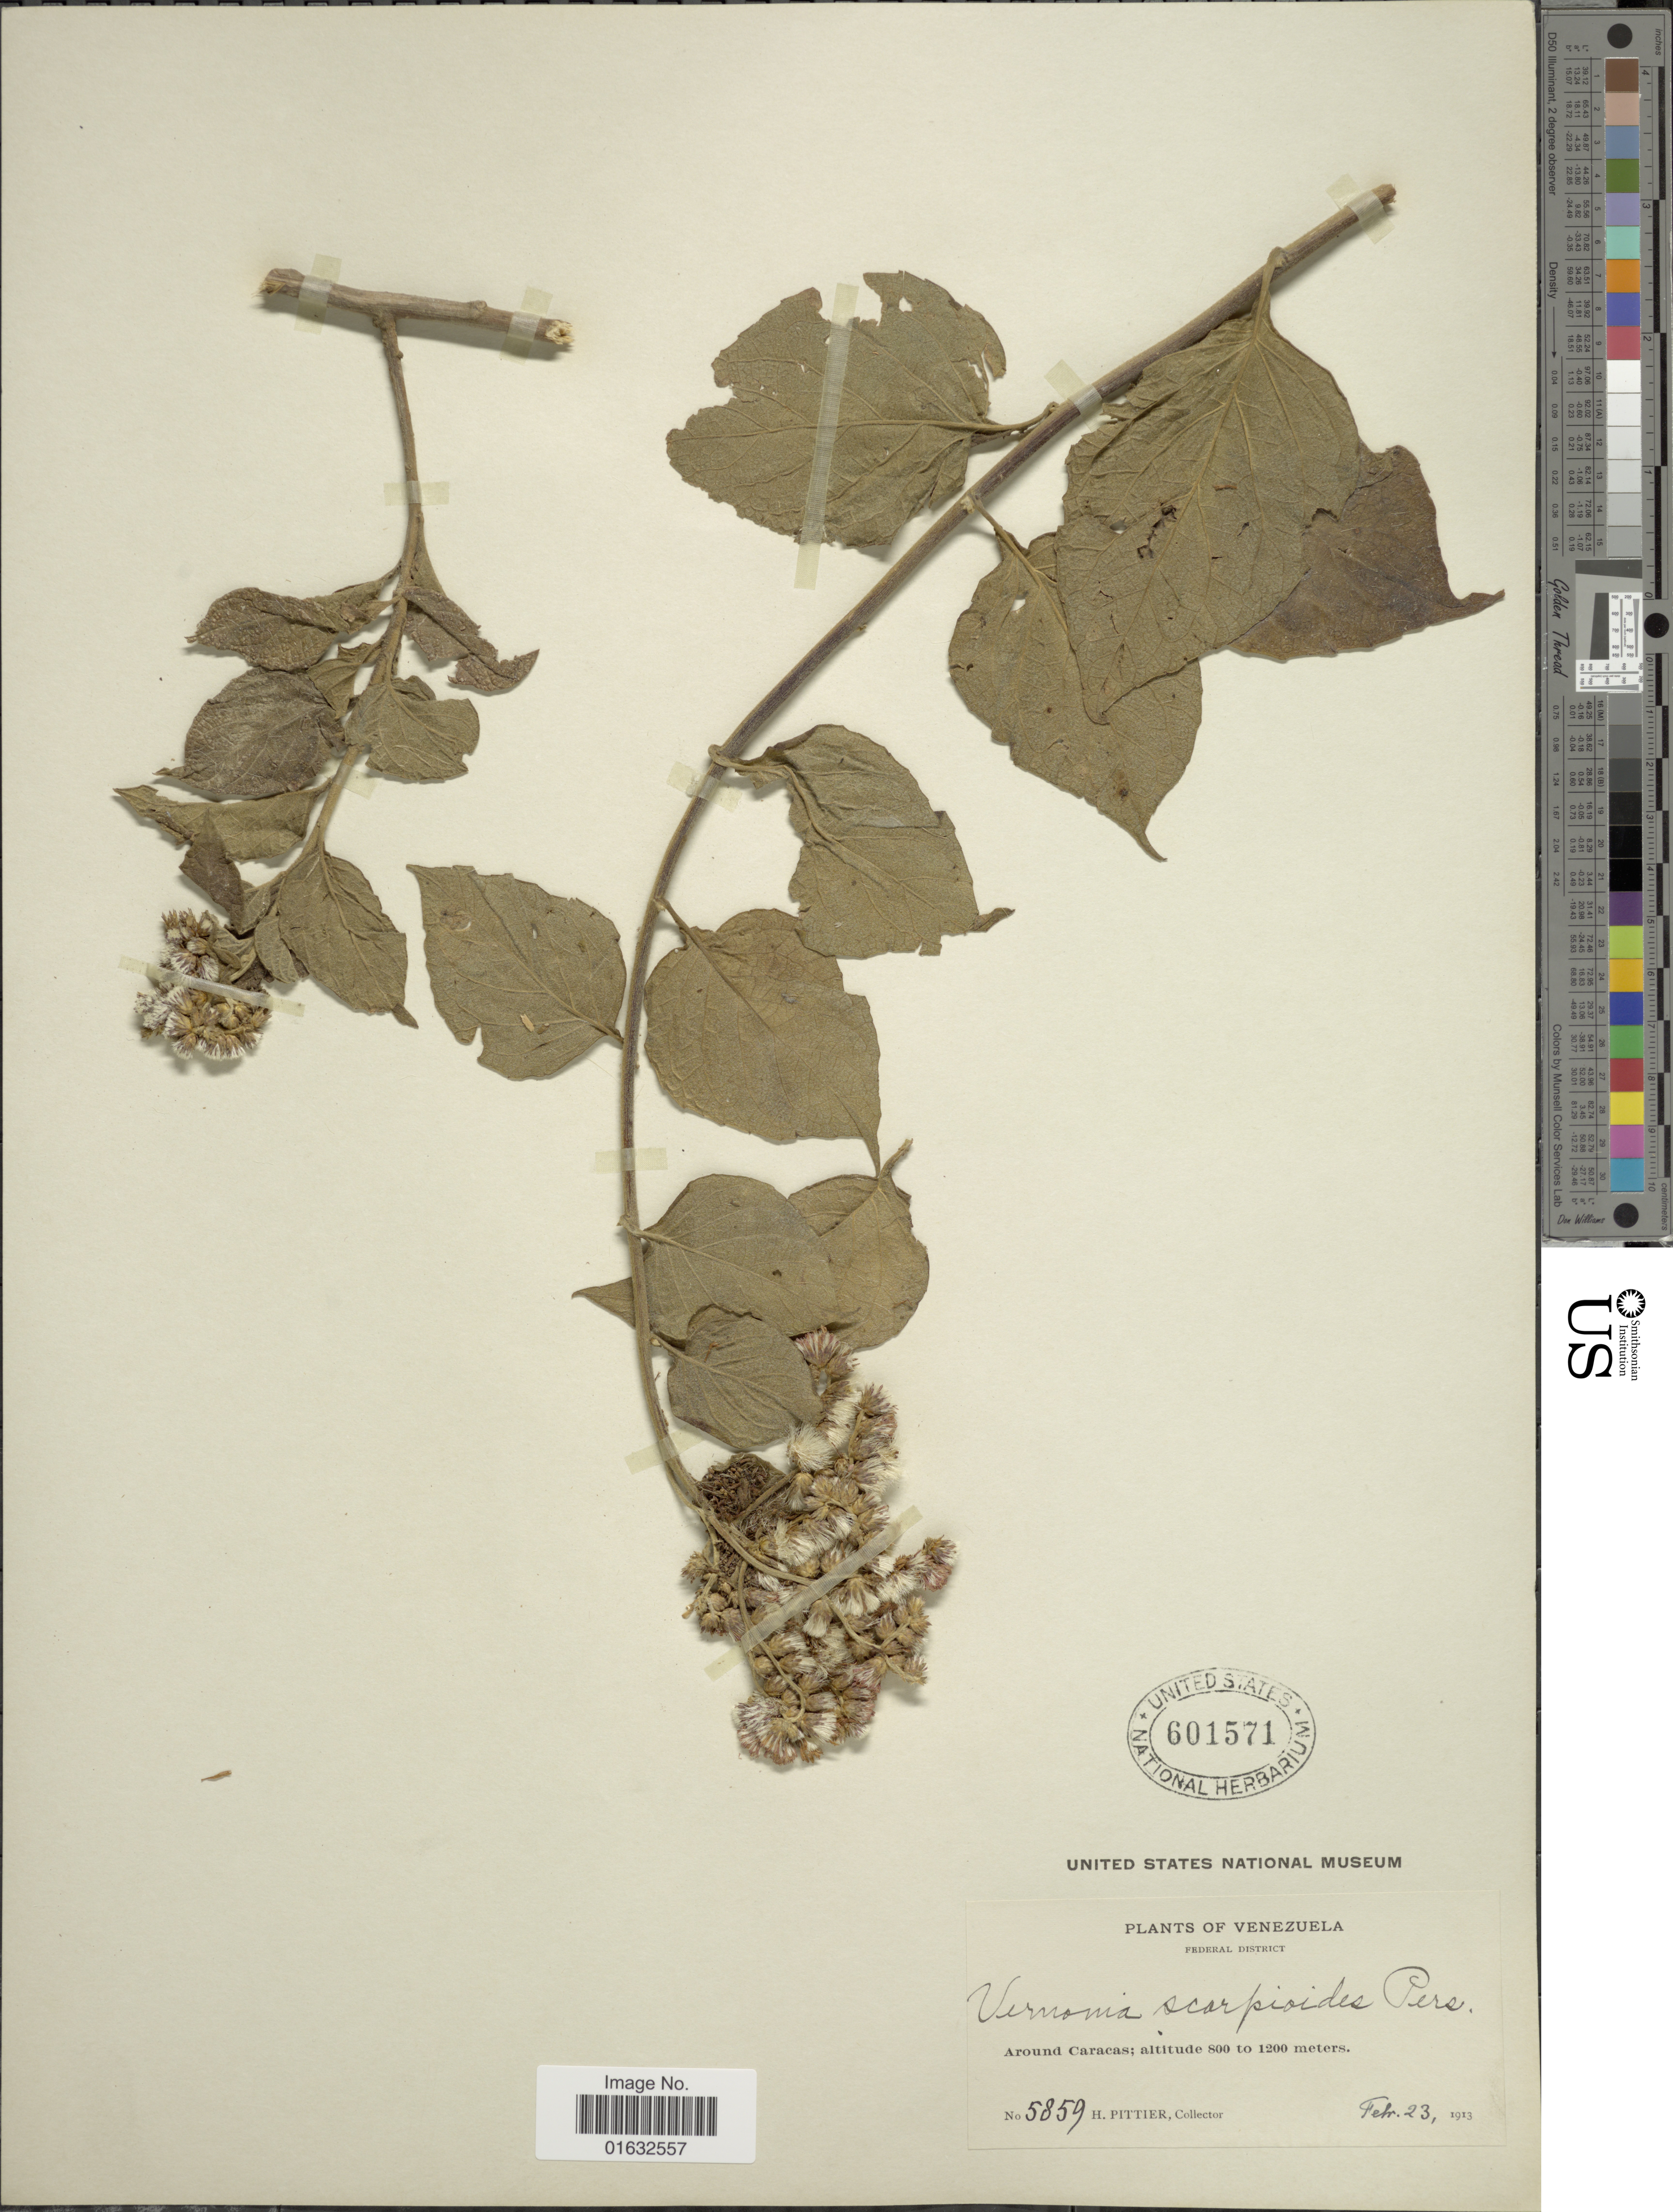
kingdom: Plantae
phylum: Tracheophyta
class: Magnoliopsida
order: Asterales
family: Asteraceae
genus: Cyrtocymura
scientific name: Cyrtocymura scorpioides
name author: (Lam.) H. Rob.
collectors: H. F. Pittier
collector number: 5859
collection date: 1913-02-23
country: Venezuela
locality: Federal District. Around Caracas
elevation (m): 800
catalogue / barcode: US 601571